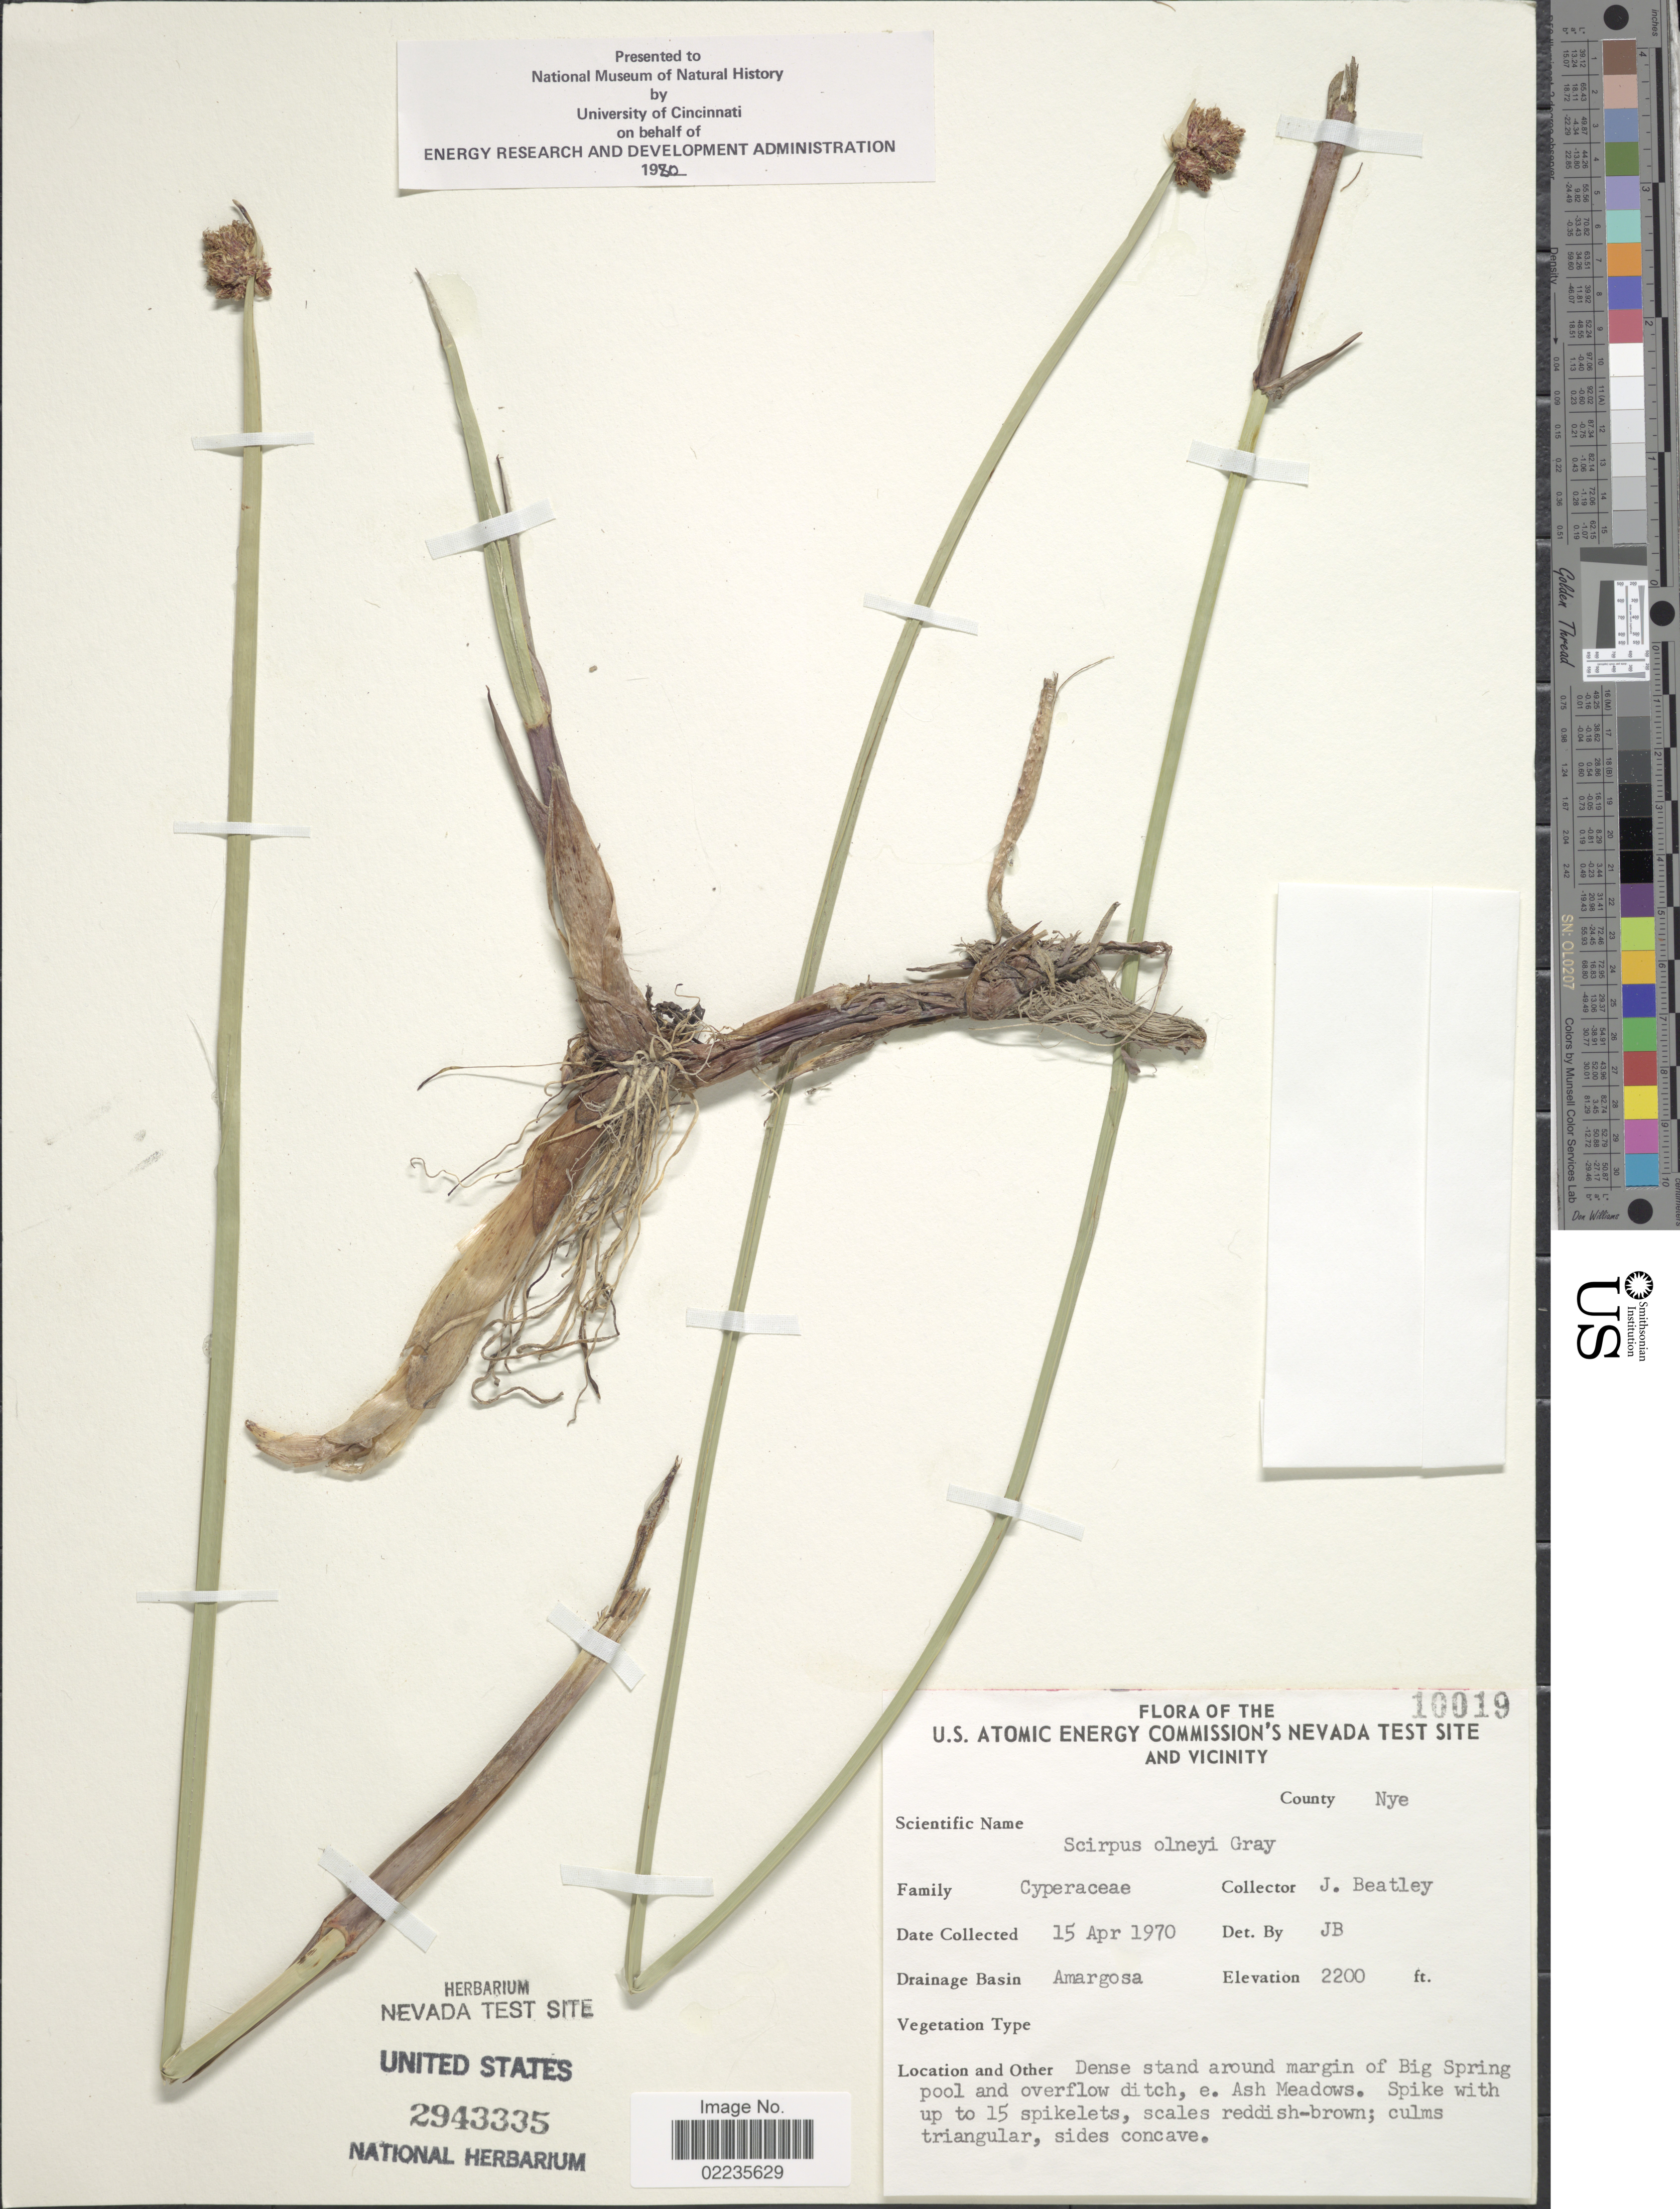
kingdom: Plantae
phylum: Tracheophyta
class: Liliopsida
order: Poales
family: Cyperaceae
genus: Schoenoplectus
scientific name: Schoenoplectus americanus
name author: (Pers.) Volkart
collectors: J. C. Beatley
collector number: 10019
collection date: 1970-04-15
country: United States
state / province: Nevada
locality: U.S. Atomic Energy Commission's Nevada Test Site and Vicinity, Drainage Basin Amargosa, Dense stand around margin of Big Springs pool and overflow ditch, e. Ash Meadows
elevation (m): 671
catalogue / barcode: US 2943335